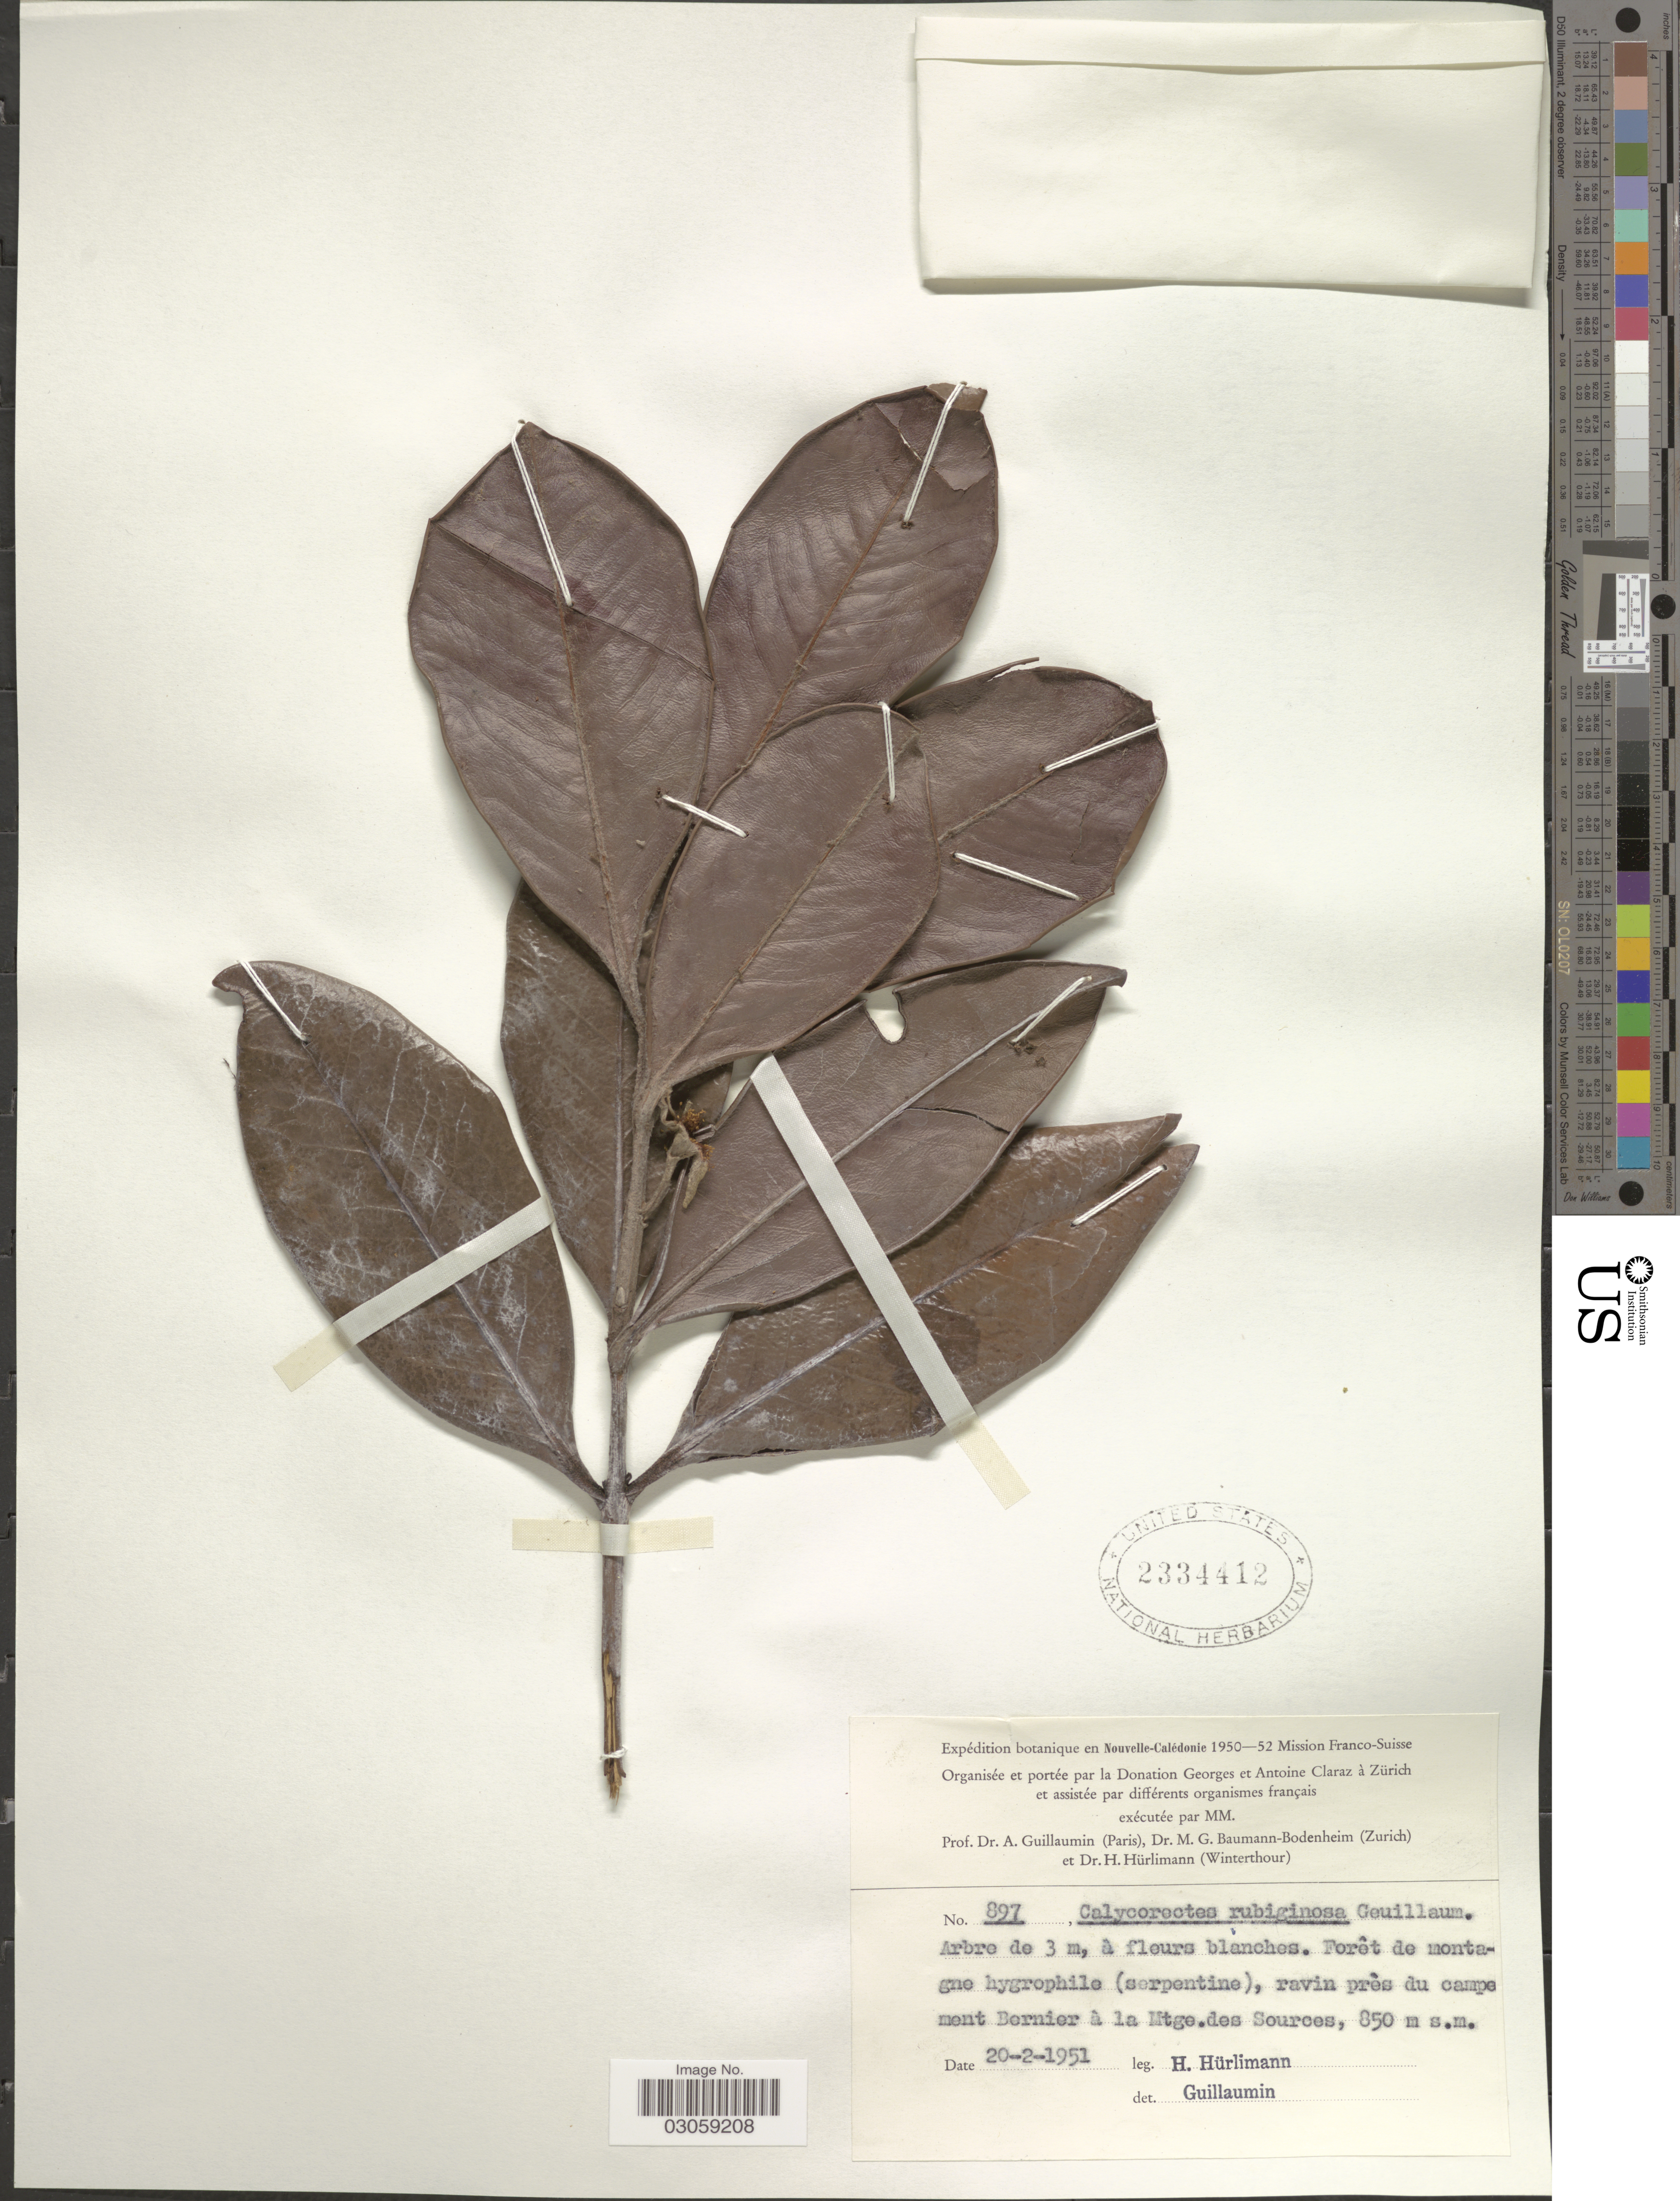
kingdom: Plantae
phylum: Tracheophyta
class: Magnoliopsida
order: Myrtales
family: Myrtaceae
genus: Eugenia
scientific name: Eugenia veillonii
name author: N. Snow & Callm.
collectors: H. Hürlimann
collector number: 897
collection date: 1951-02-20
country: New Caledonia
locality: En Nouvelle-Calédonie. Ravin près du campement Bernier à Bernier à la Mtge. des Sources.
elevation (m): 850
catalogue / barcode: US 2334412